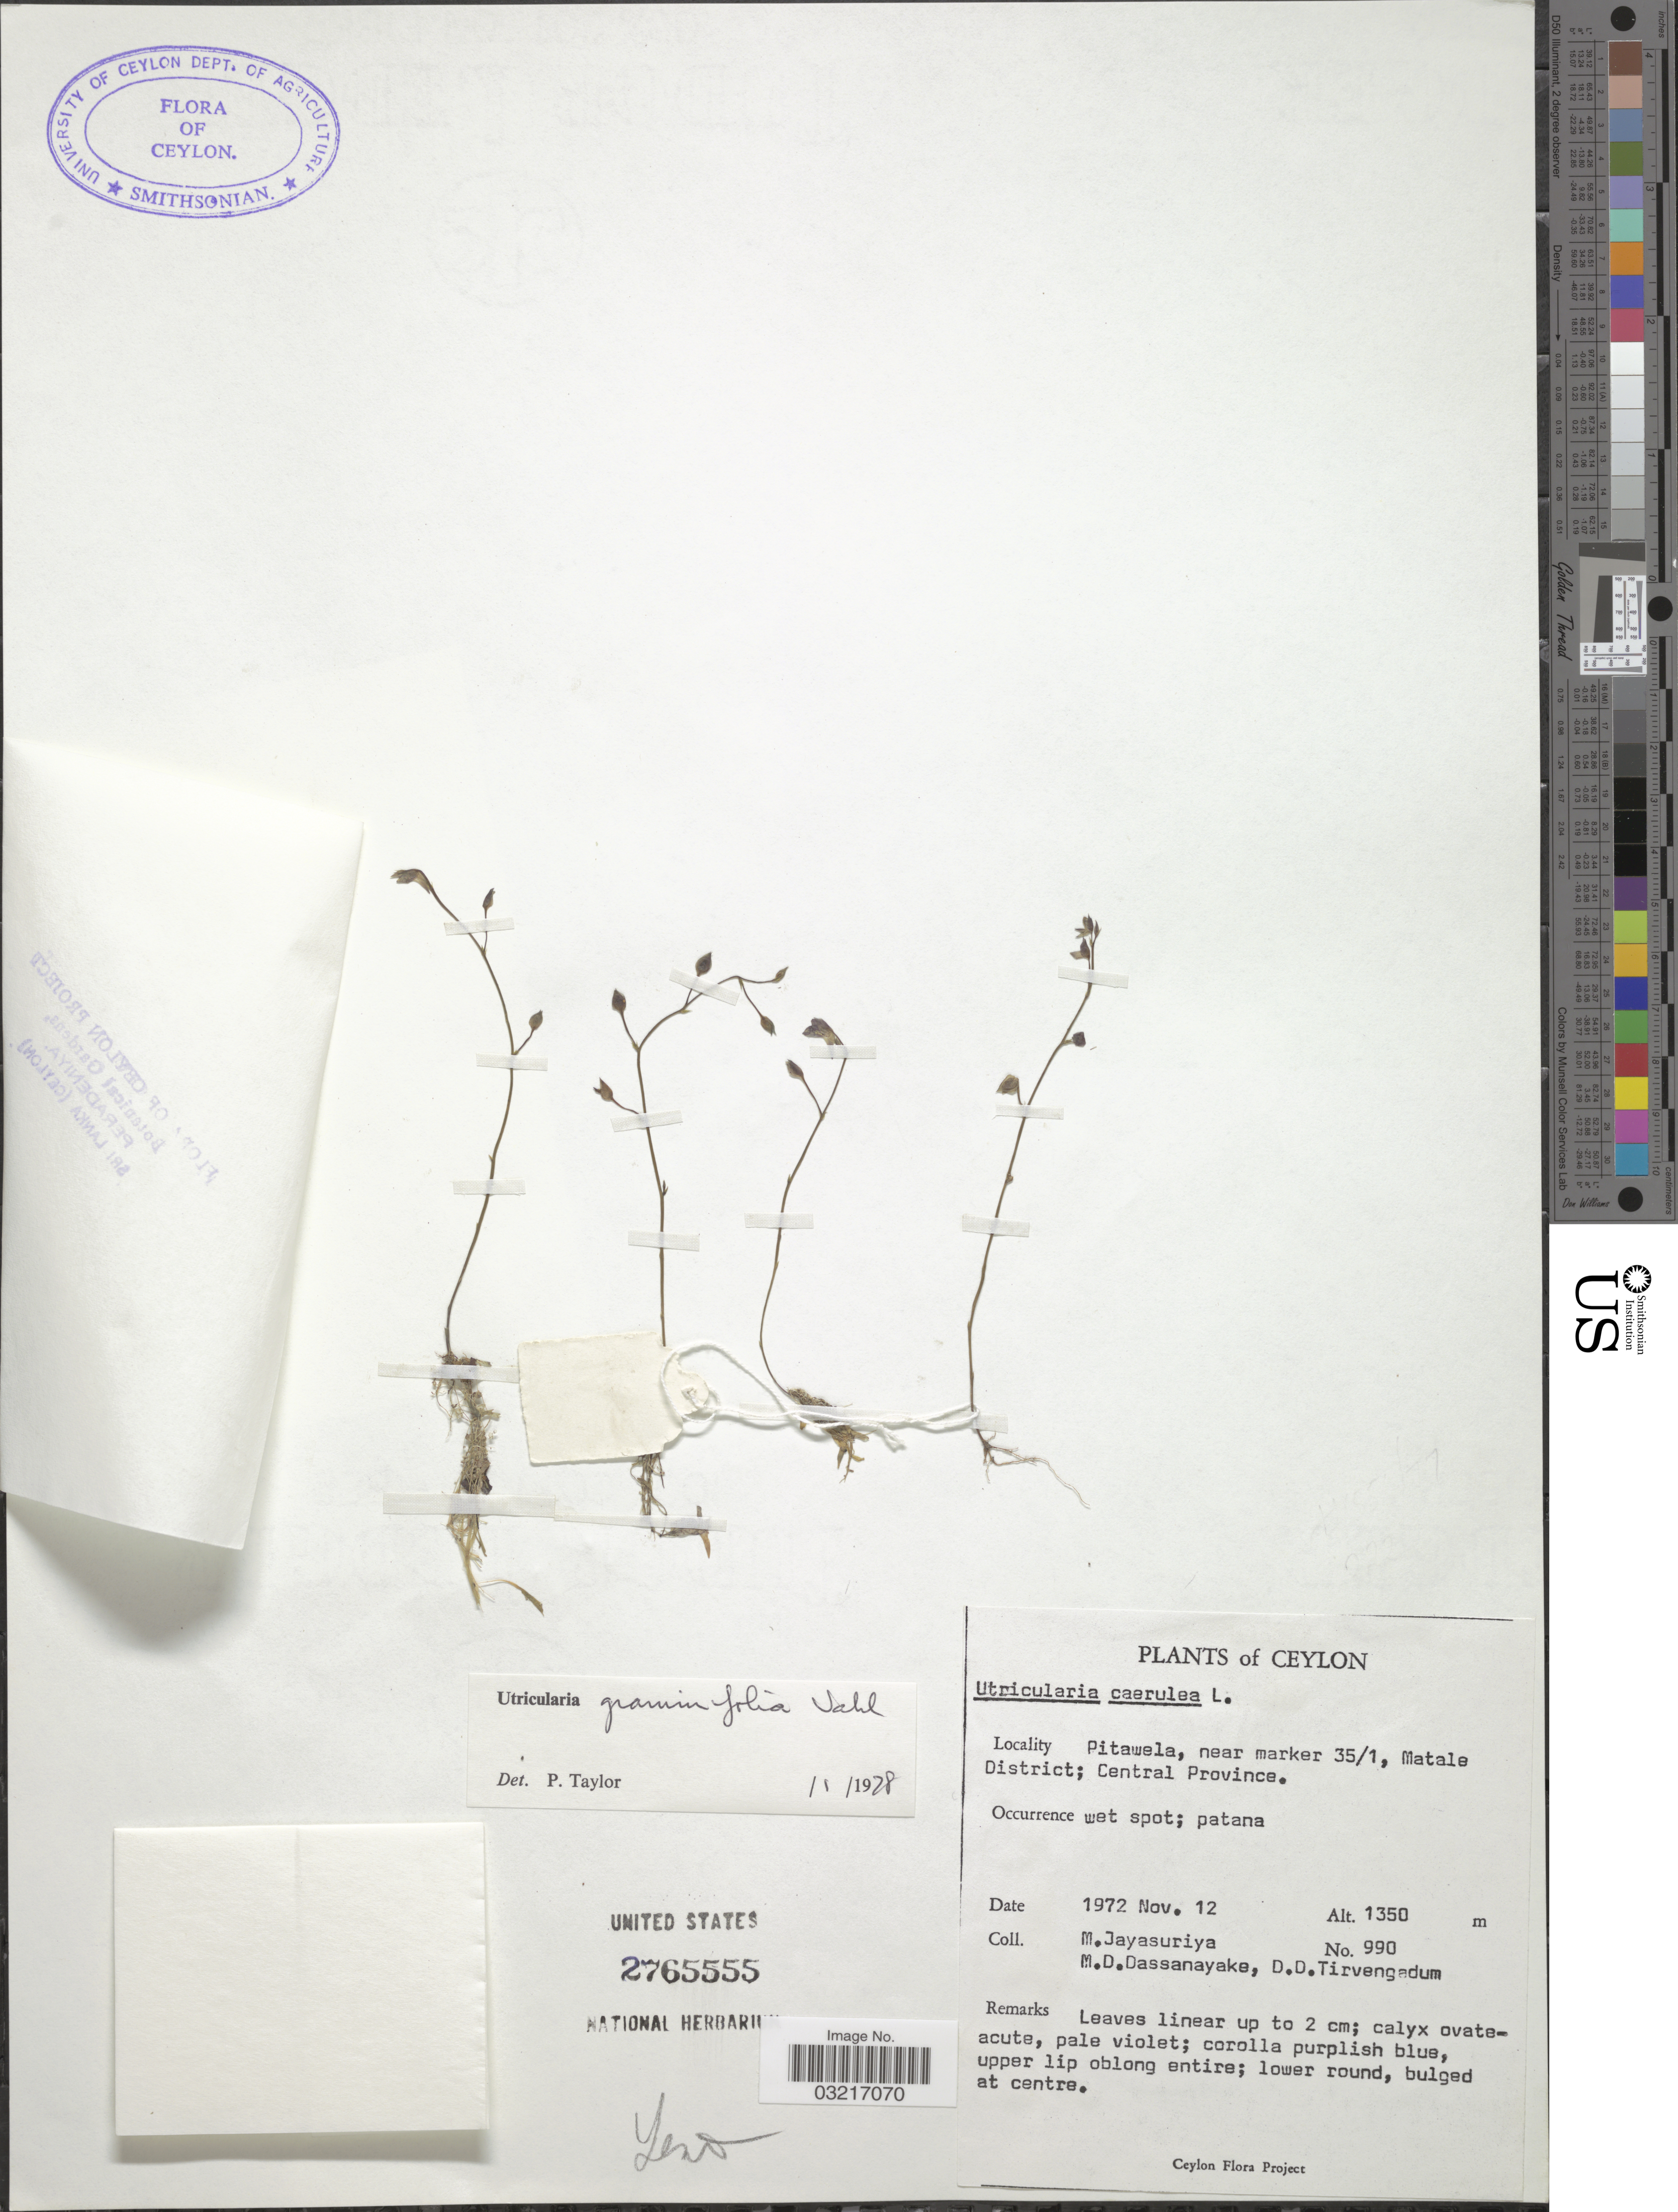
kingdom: Plantae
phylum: Tracheophyta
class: Magnoliopsida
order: Lamiales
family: Lentibulariaceae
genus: Utricularia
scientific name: Utricularia graminifolia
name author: Vahl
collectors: M. Jayasuriya, M. D. Dassanayake & D. Tirvengadum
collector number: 990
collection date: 1972-11-12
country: Sri Lanka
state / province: Central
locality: Ceylon, Pitawela, near marker 35/1, Matale District.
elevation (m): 1350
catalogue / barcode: US 2765555